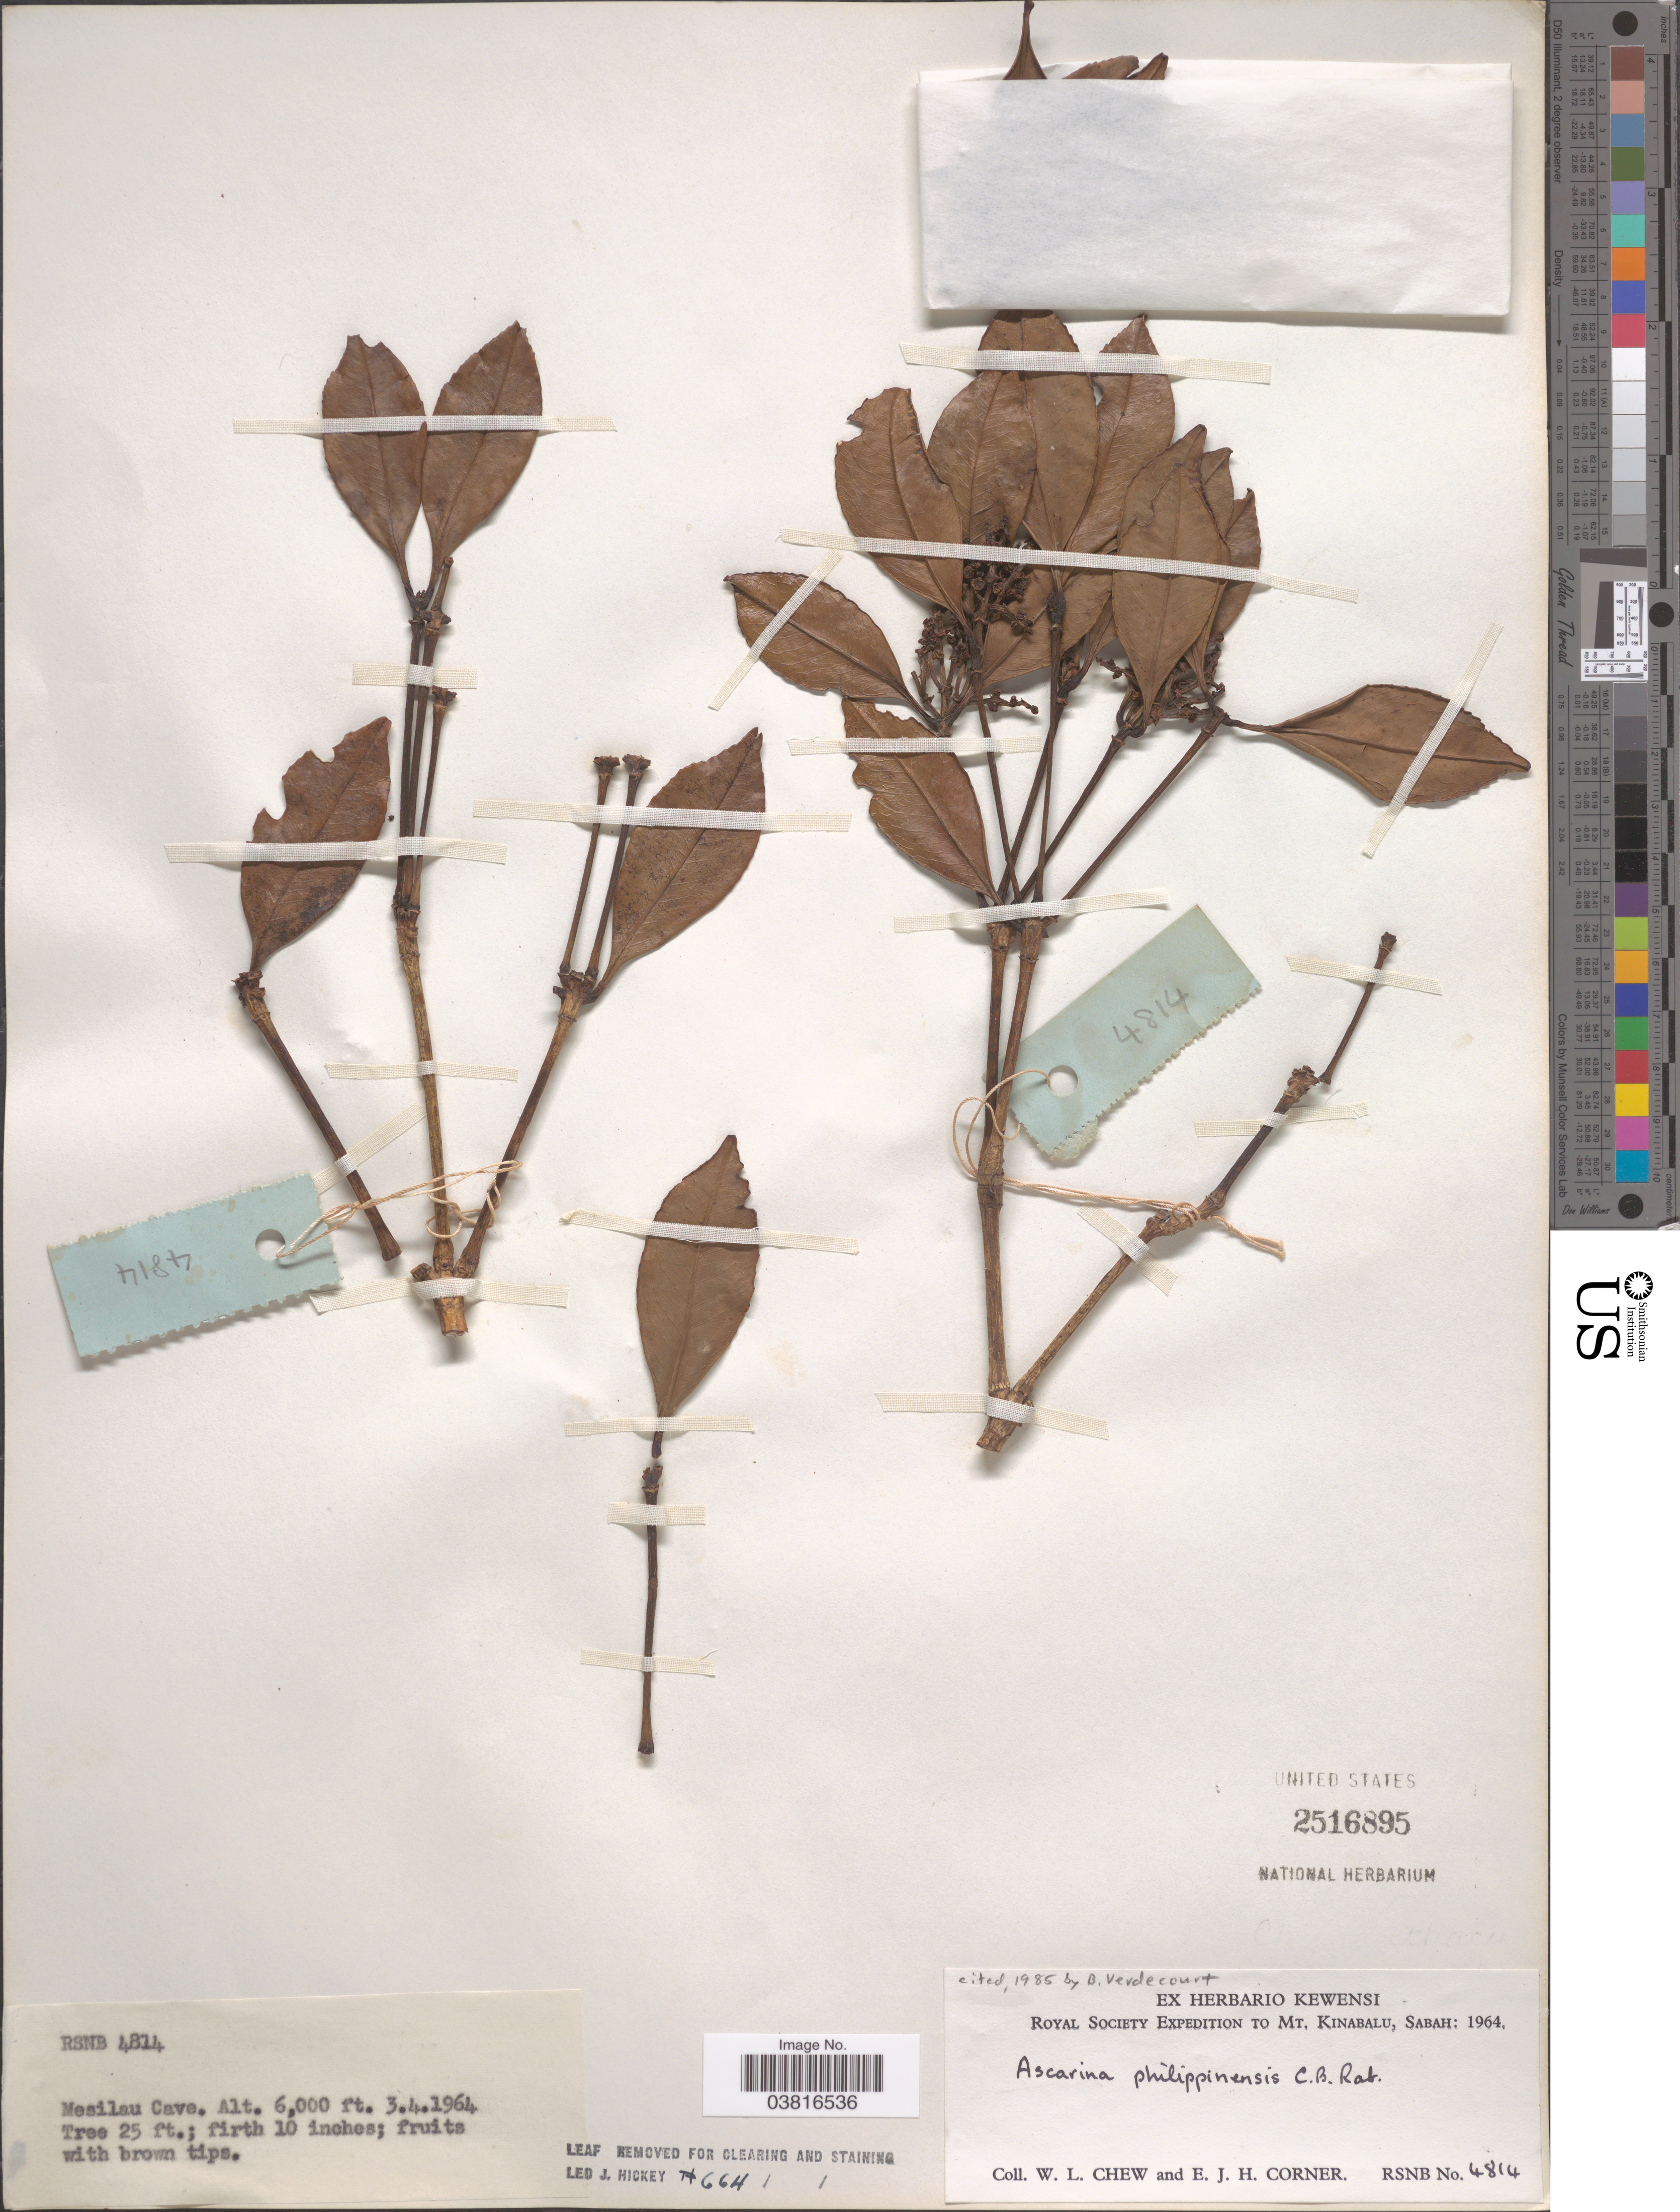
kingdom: Plantae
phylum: Tracheophyta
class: Magnoliopsida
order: Chloranthales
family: Chloranthaceae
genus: Ascarina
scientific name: Ascarina philippinensis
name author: C.B. Rob.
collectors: W. Chew & E. Corner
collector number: RSNB4814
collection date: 1964-04-03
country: Malaysia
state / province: Sabah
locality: Mesilau Cave. Mt. Kinabalu.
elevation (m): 1829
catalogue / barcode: US 2516895